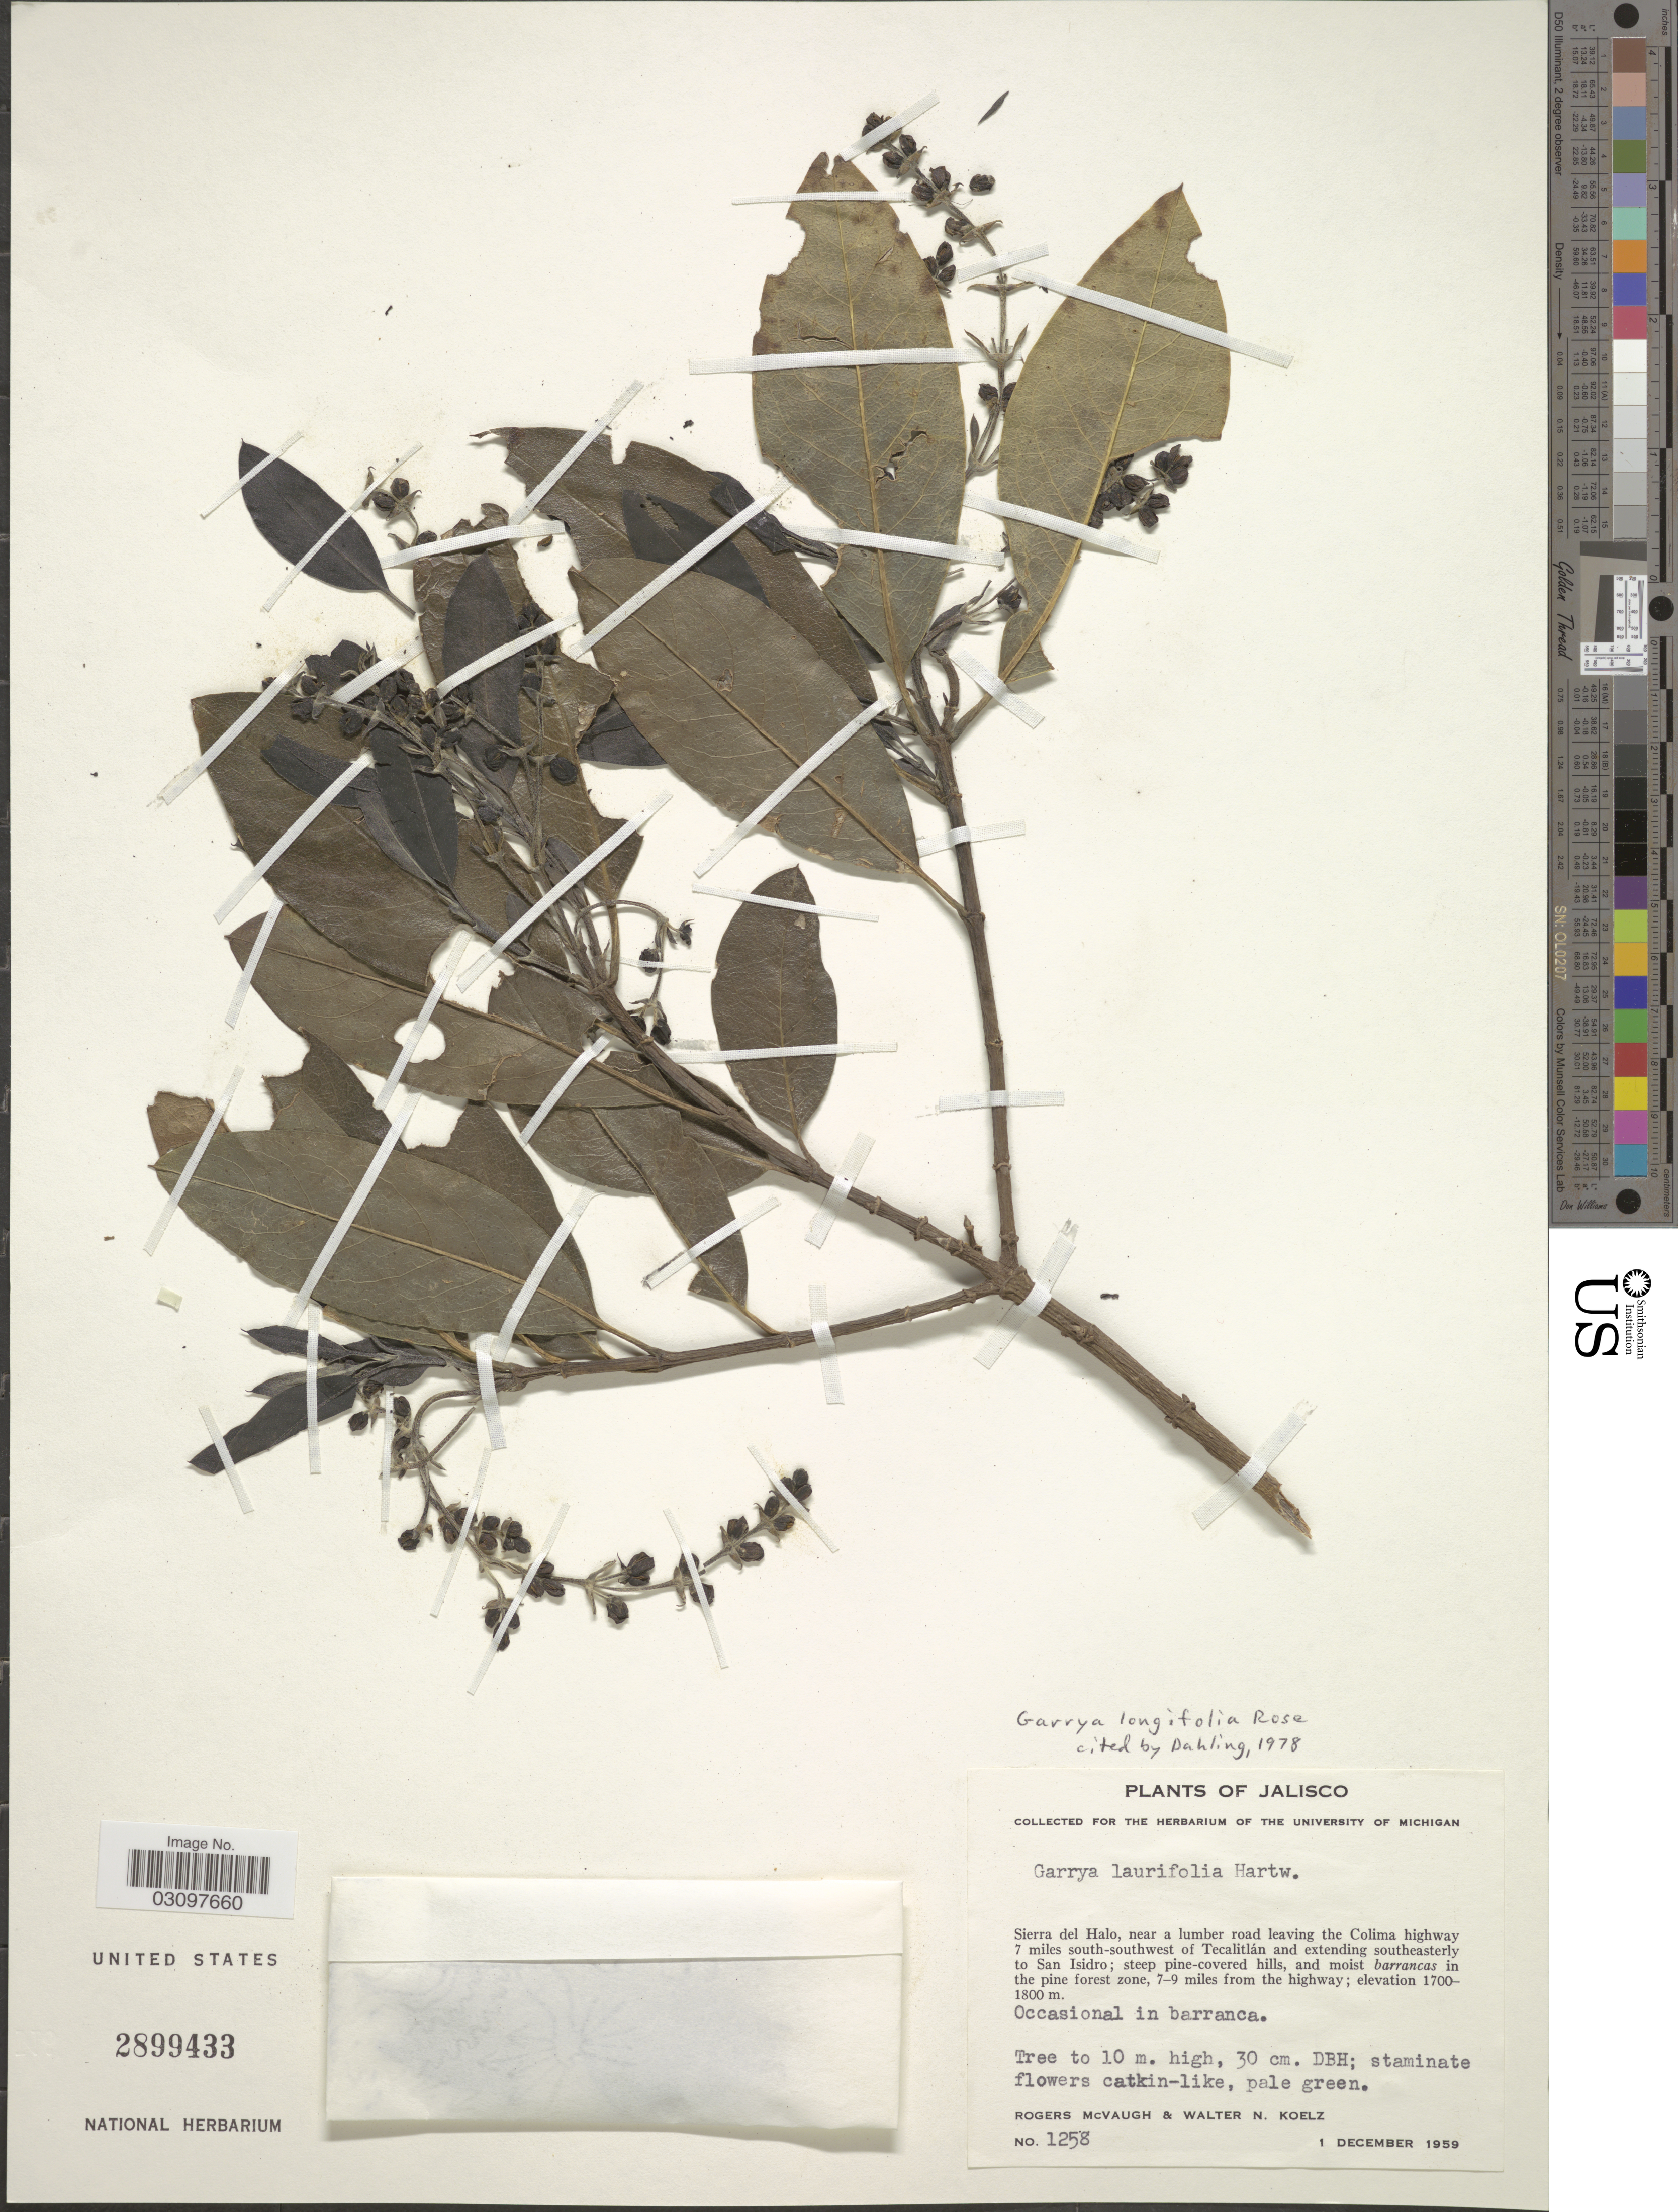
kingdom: Plantae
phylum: Tracheophyta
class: Magnoliopsida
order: Garryales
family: Garryaceae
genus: Garrya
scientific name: Garrya longifolia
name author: Rose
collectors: R. McVaugh & W. N. Koelz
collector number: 1258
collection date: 1959-12-01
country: Mexico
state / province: Jalisco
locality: Sierra del Halo, near a lumber road leaving the Colima highway 7 miles south-southwest of Tecalitlán and extending southeasterly to San Isidro; steep pine-covered hills, and moist barrancas in the pine forest zone, 7-9 miles from the highway.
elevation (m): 1700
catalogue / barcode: US 2899433